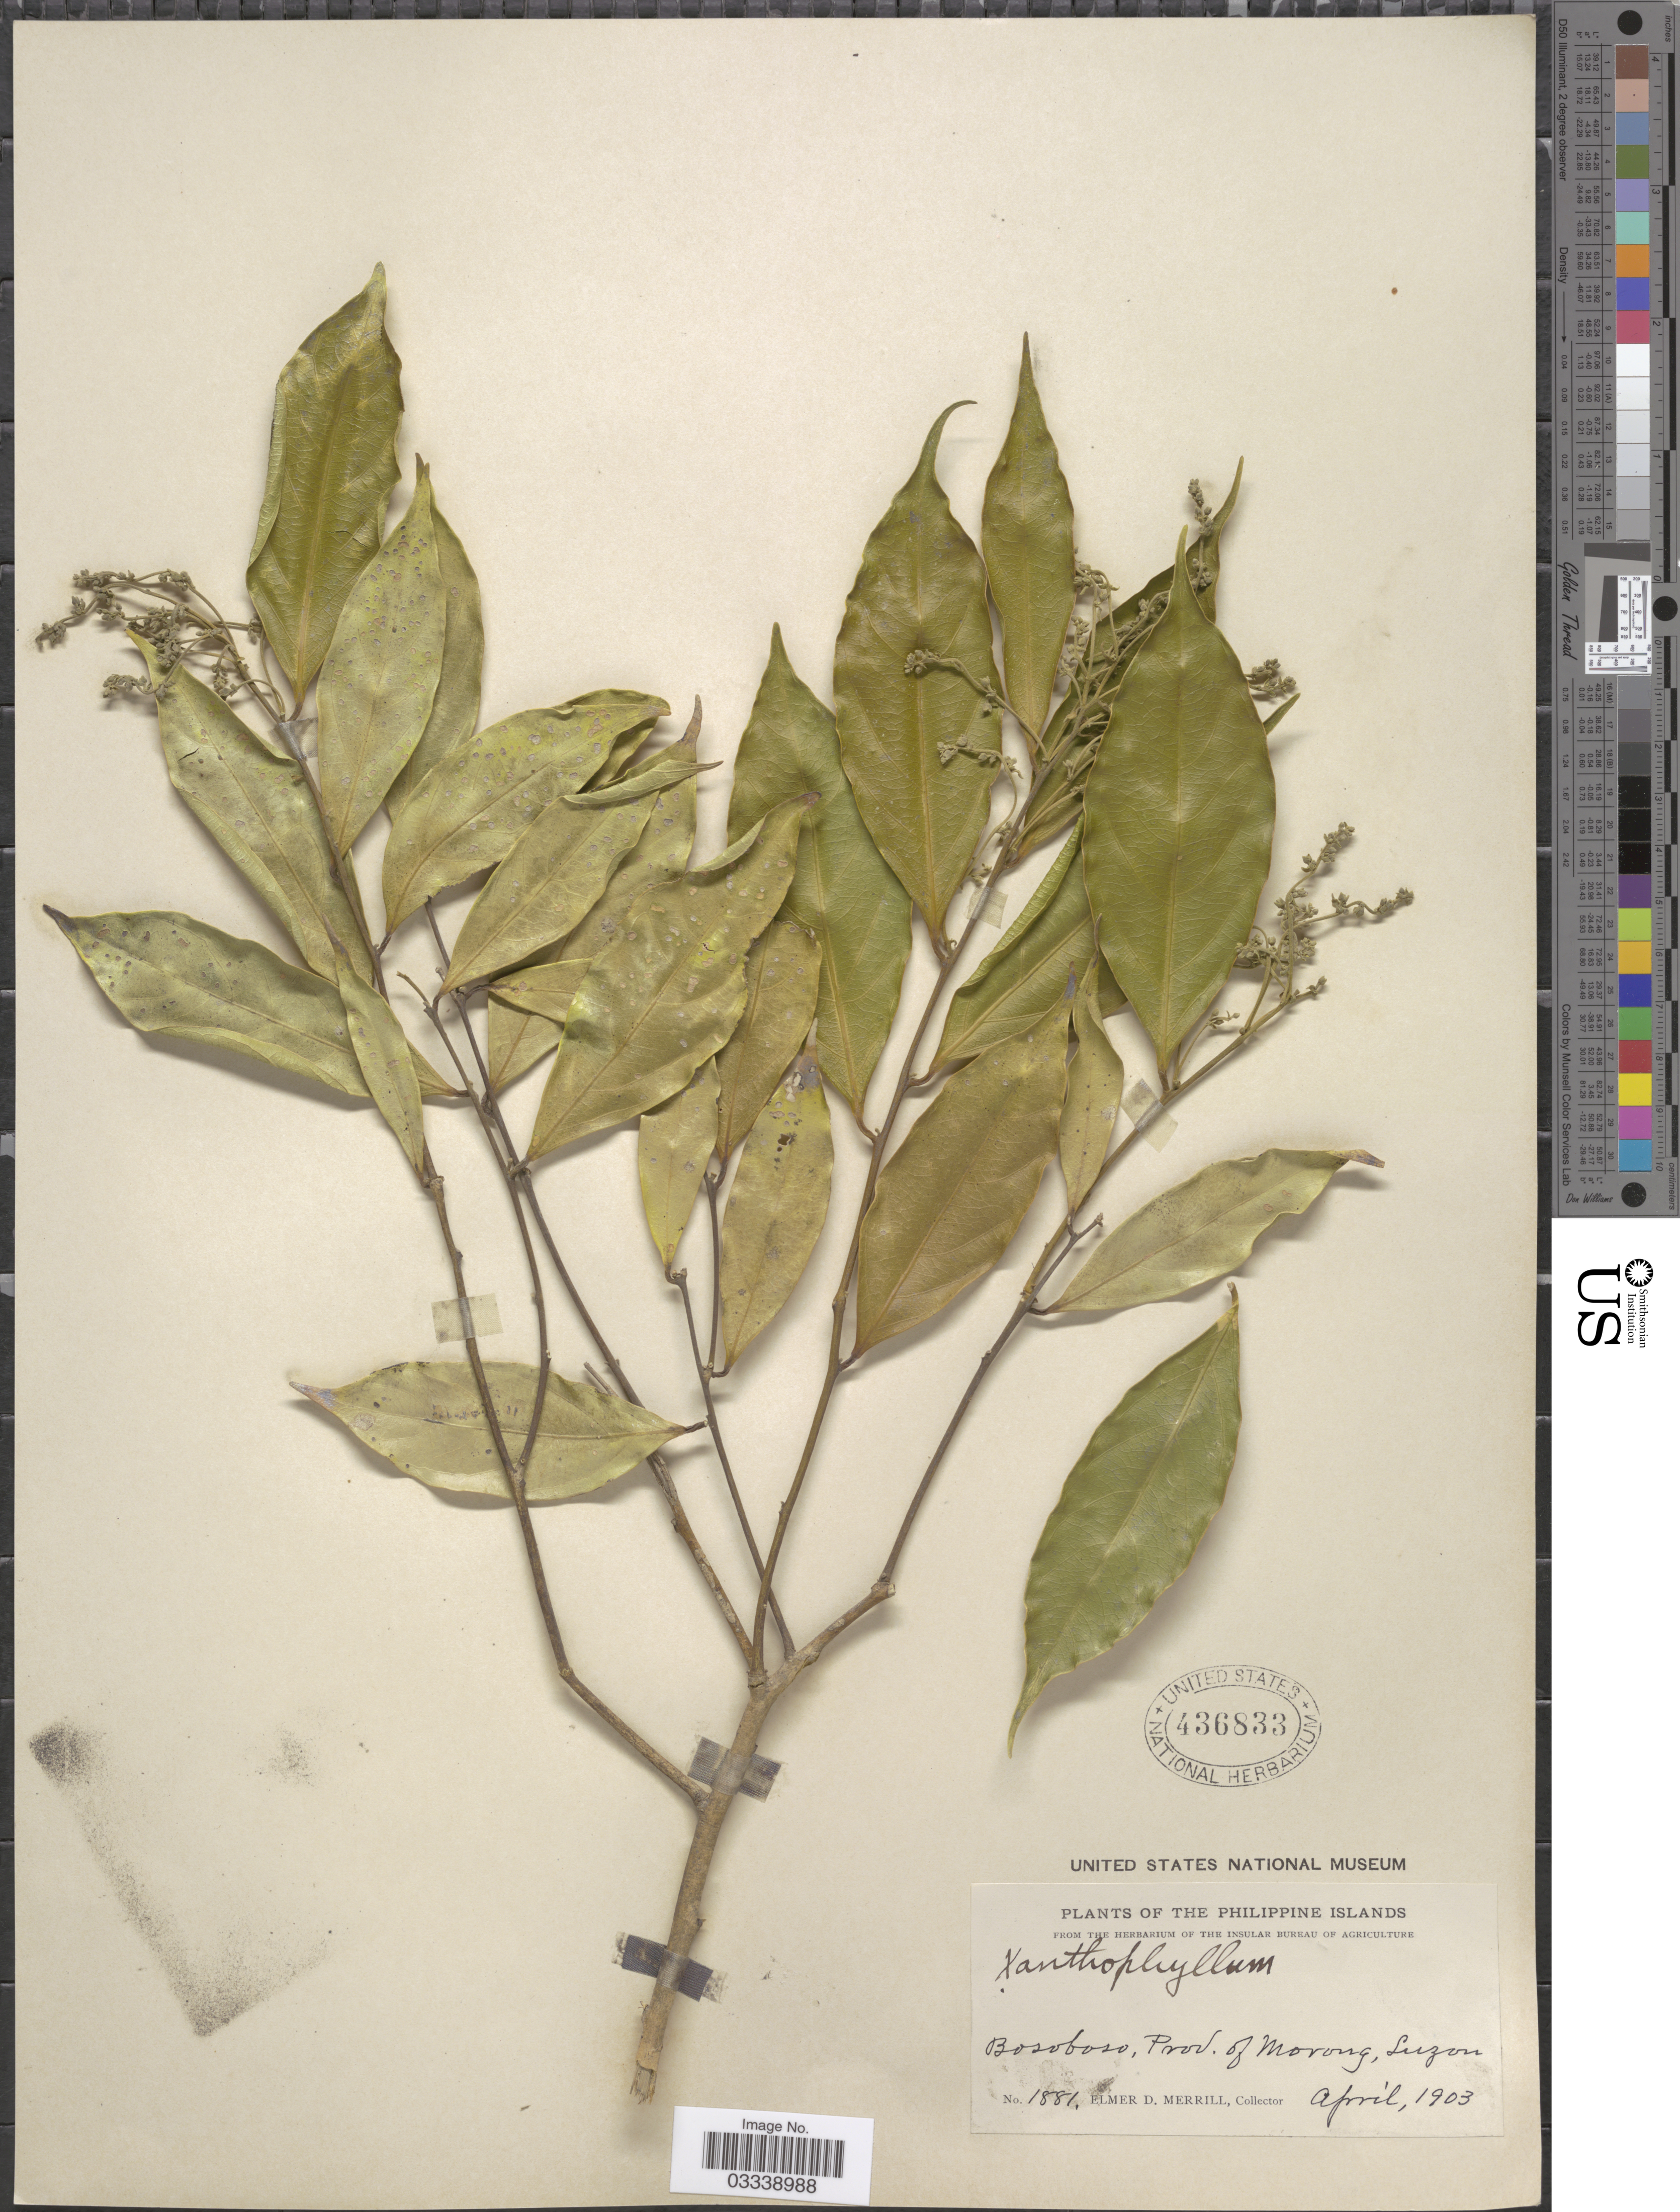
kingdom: Plantae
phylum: Tracheophyta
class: Magnoliopsida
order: Fabales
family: Polygalaceae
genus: Xanthophyllum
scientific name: Xanthophyllum sp.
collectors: E. D. Merrill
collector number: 1881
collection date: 1903-04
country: Philippines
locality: The Philippine Islands. Bosoboso, Prov. of Morong, Luzon.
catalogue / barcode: US 436833